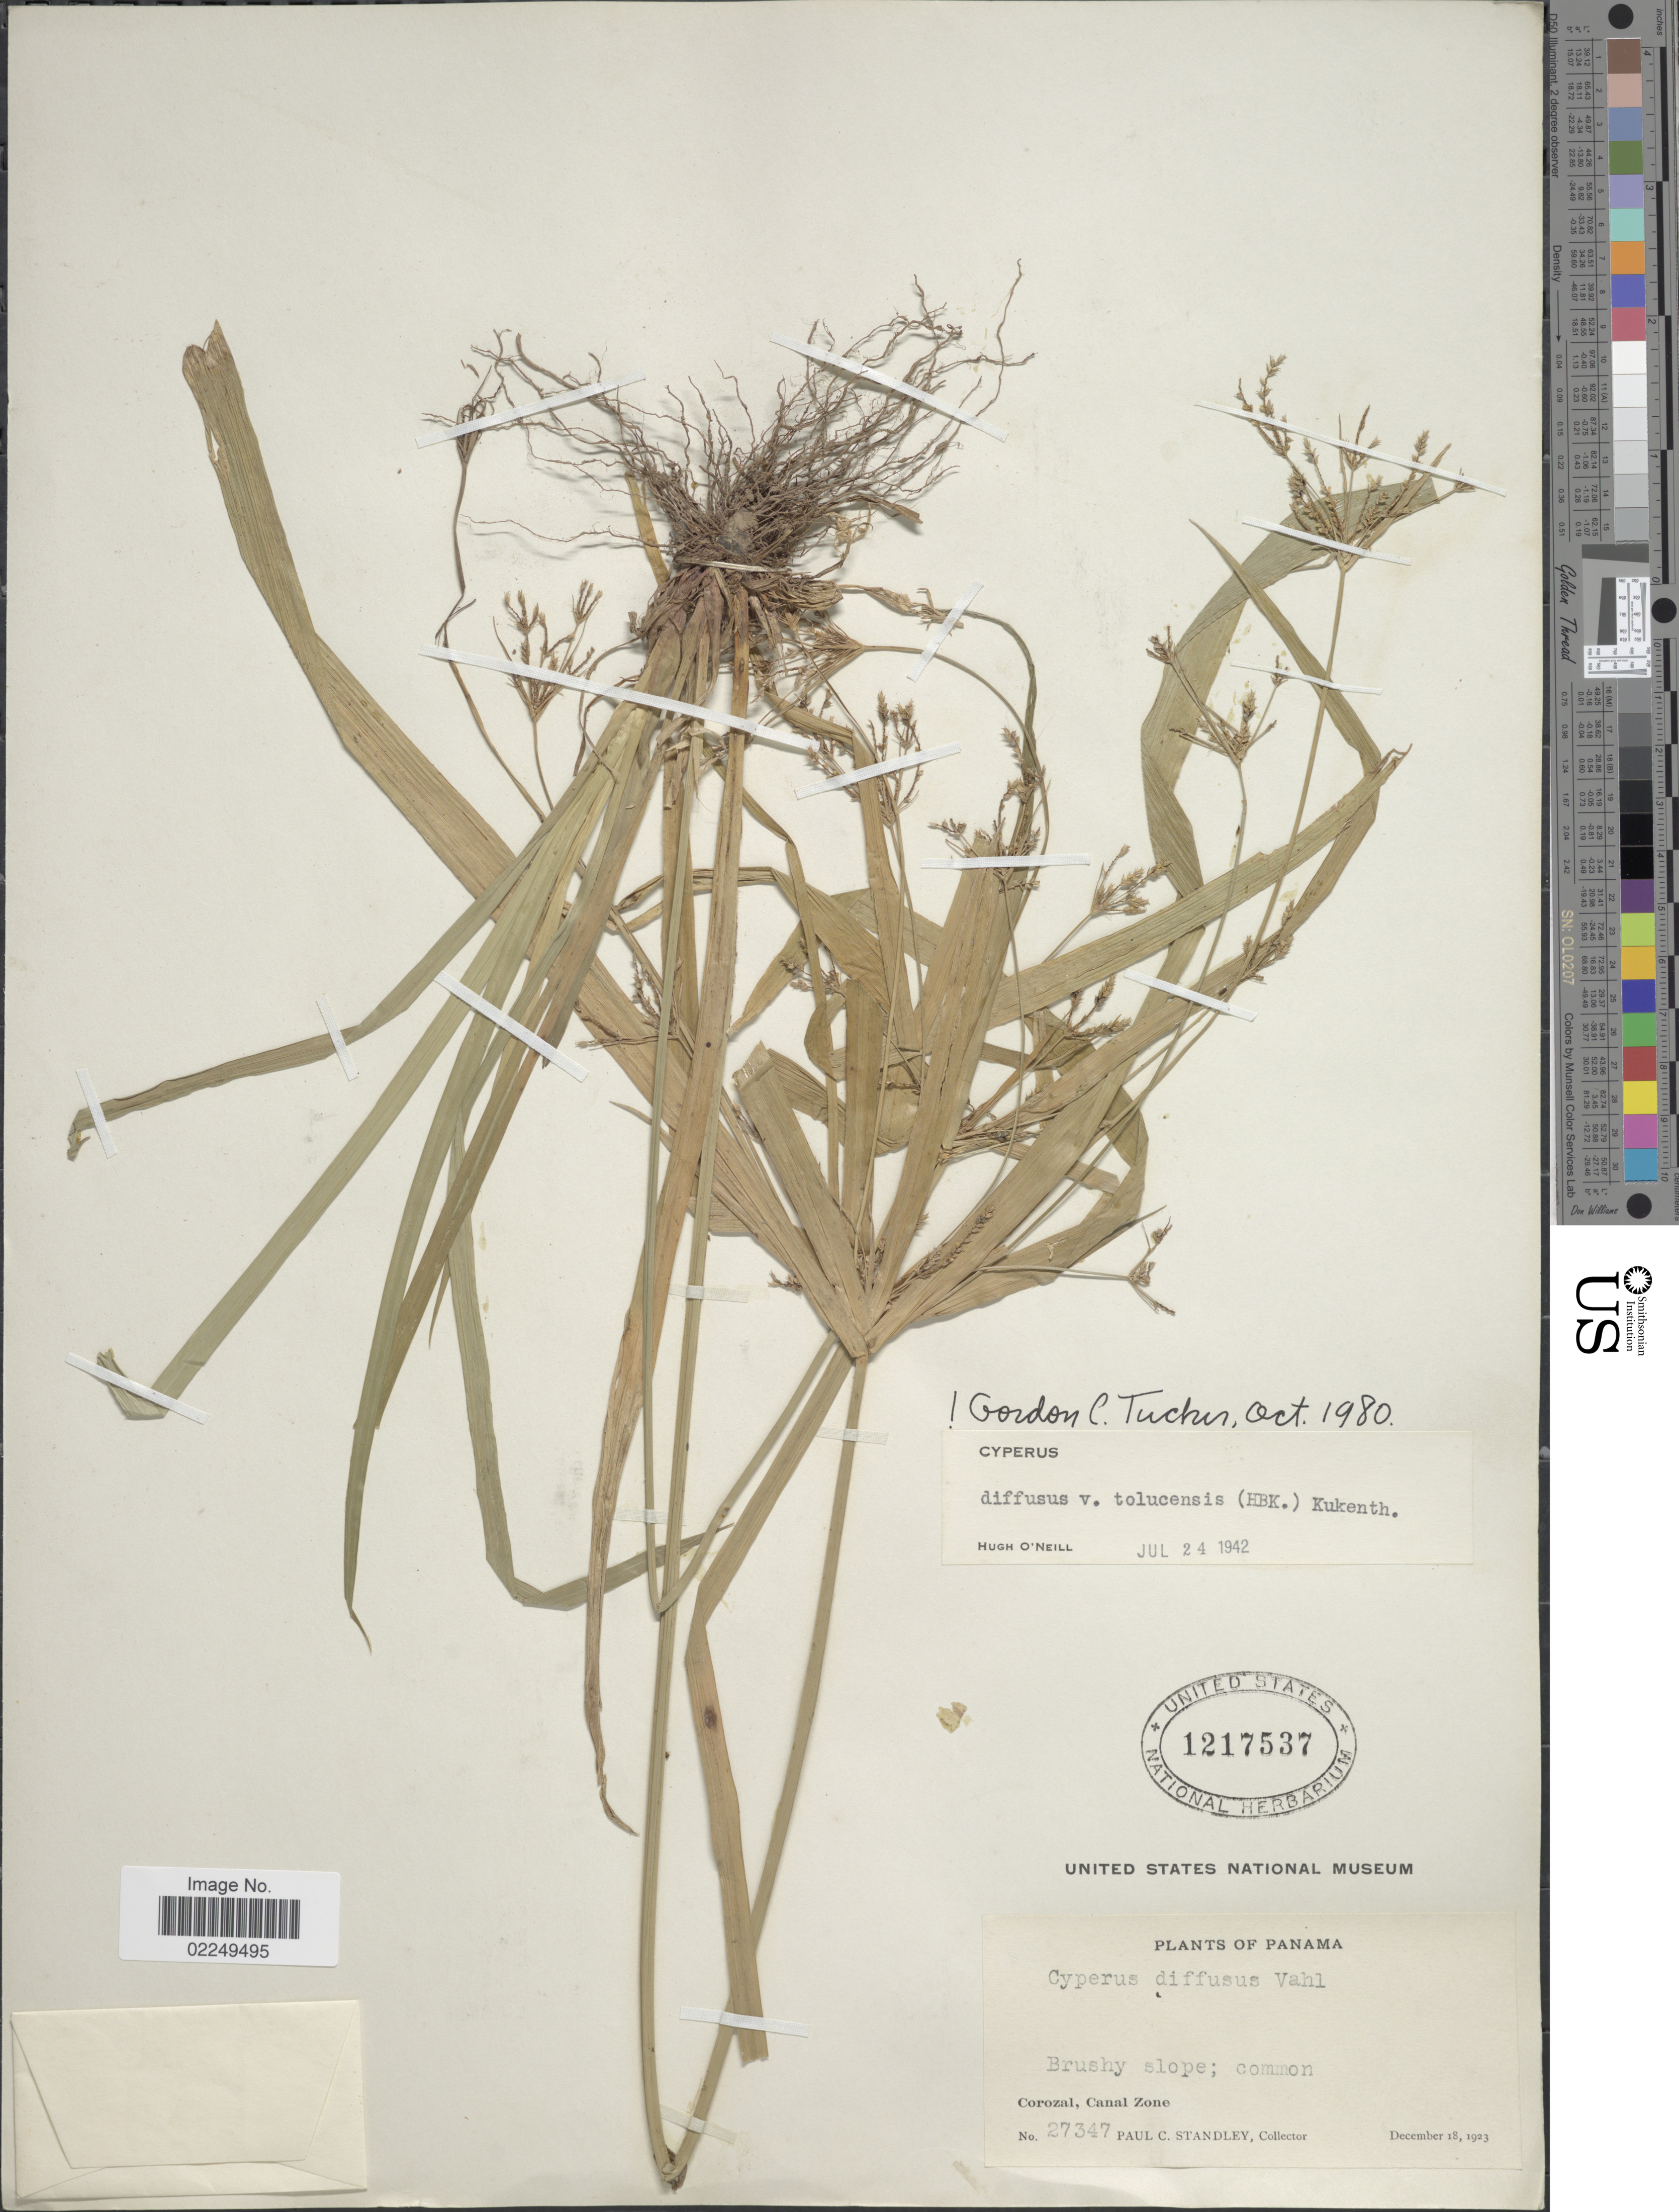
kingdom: Plantae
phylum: Tracheophyta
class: Liliopsida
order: Poales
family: Cyperaceae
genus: Cyperus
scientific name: Cyperus laxus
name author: Lam.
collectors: P. C. Standley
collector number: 27347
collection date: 1923-12-18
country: Panama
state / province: Colón / Panamá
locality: Corozal, Canal Zone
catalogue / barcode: US 1217537